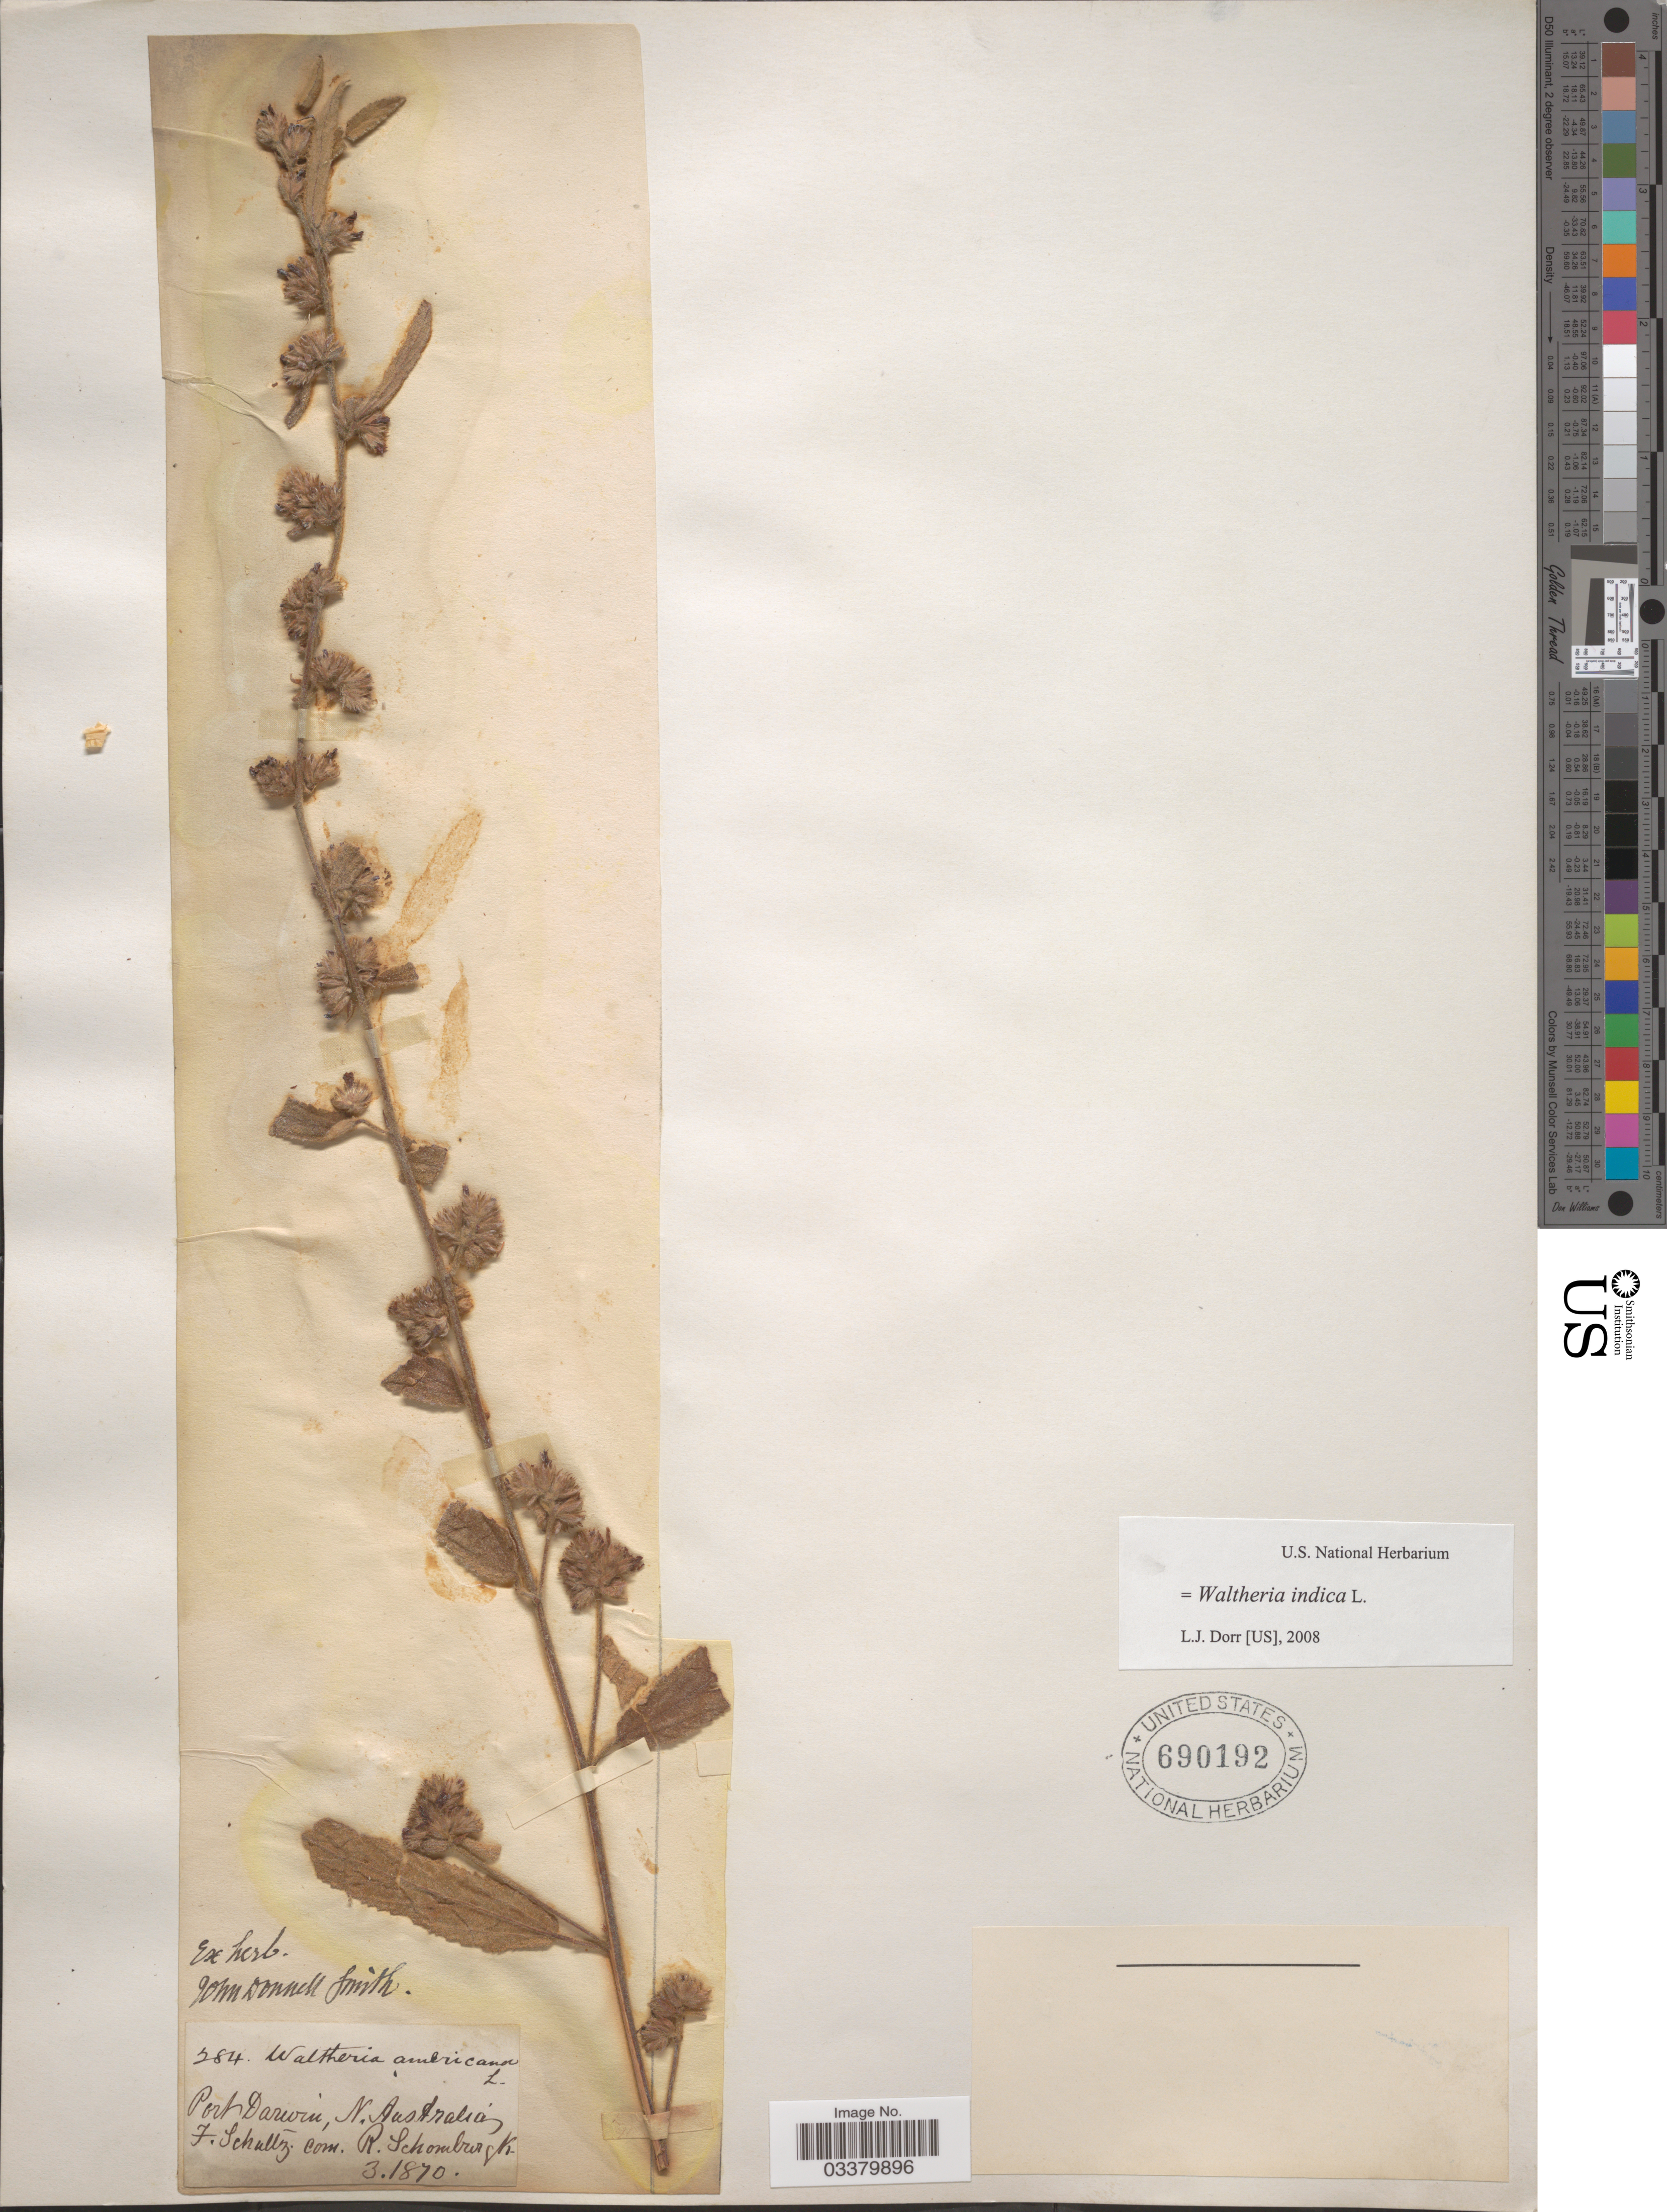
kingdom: Plantae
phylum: Tracheophyta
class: Magnoliopsida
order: Malvales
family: Malvaceae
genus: Waltheria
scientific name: Waltheria indica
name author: L.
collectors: F. Schullz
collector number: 284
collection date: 1870-03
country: Australia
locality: Port Darwin, N. Australia.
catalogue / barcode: US 690192